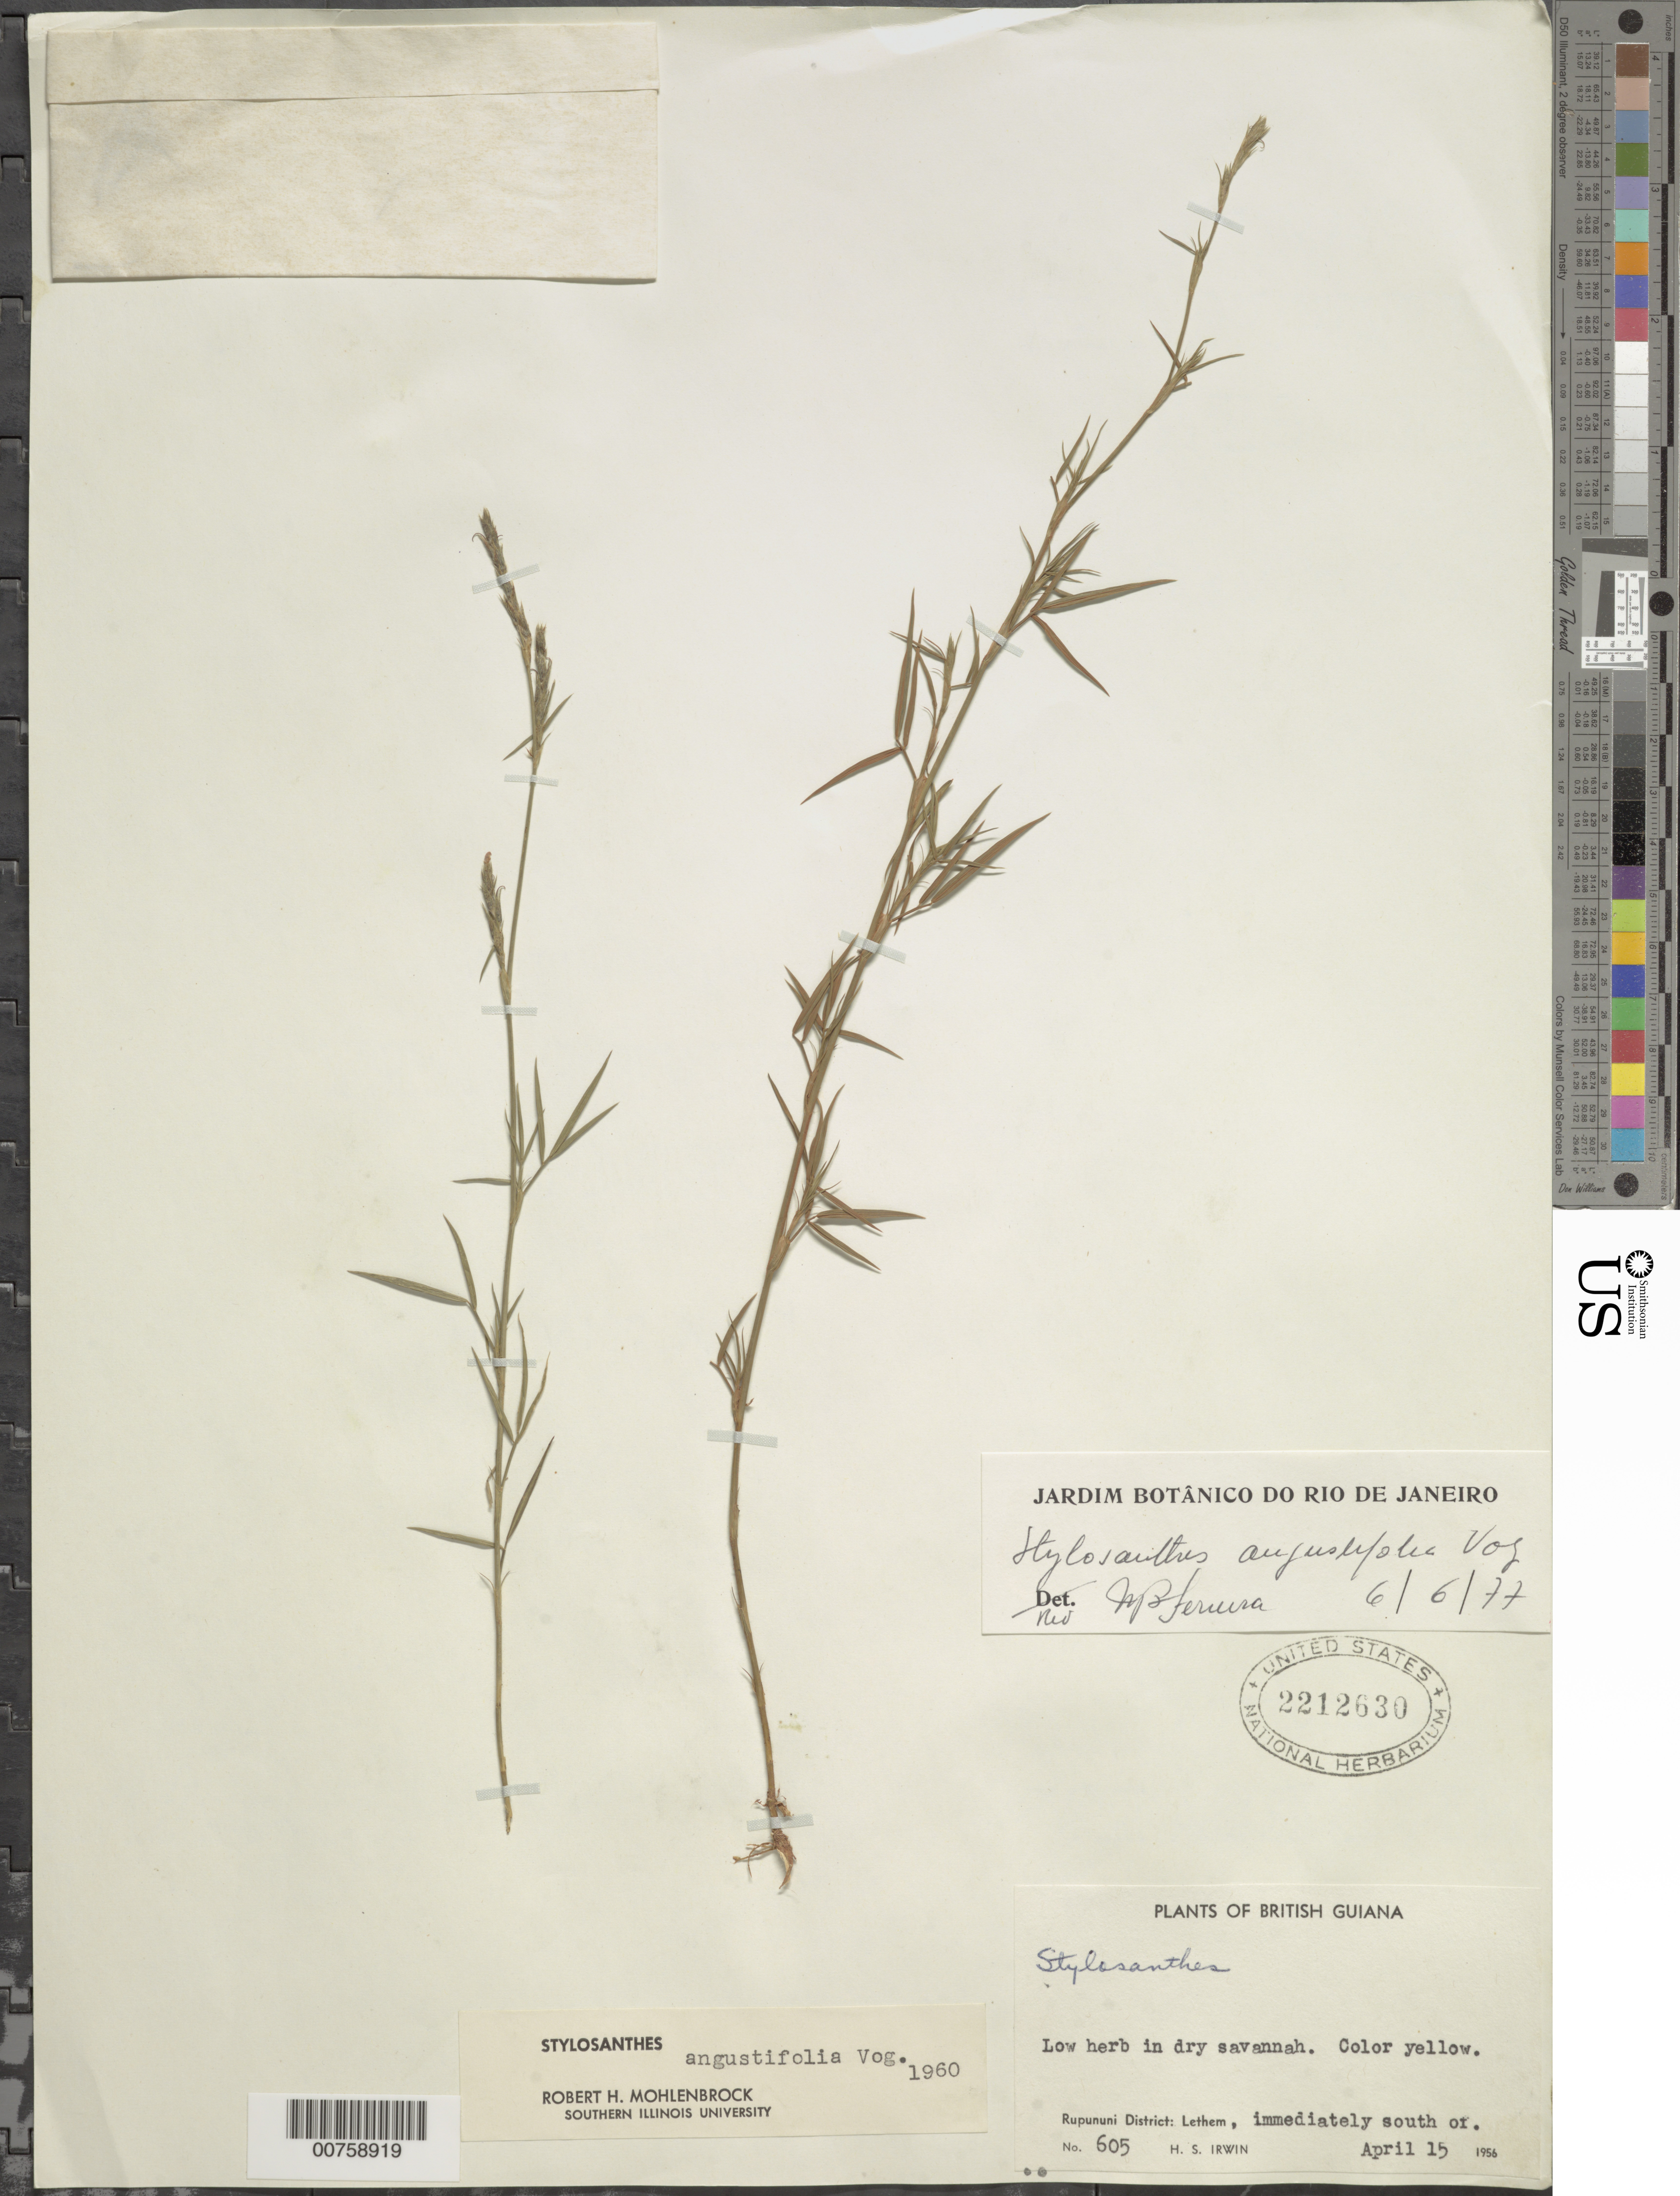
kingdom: Plantae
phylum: Tracheophyta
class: Magnoliopsida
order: Fabales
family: Fabaceae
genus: Stylosanthes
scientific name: Stylosanthes angustifolia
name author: Vogel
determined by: Ferrera, --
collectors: H. Irwin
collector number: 605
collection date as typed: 15-Apr-56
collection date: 1956-04-15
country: Guyana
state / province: U. Takutu-U. Essequibo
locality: Rupununi Dist., S of Lethem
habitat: Dry savanna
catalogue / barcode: US 2212630